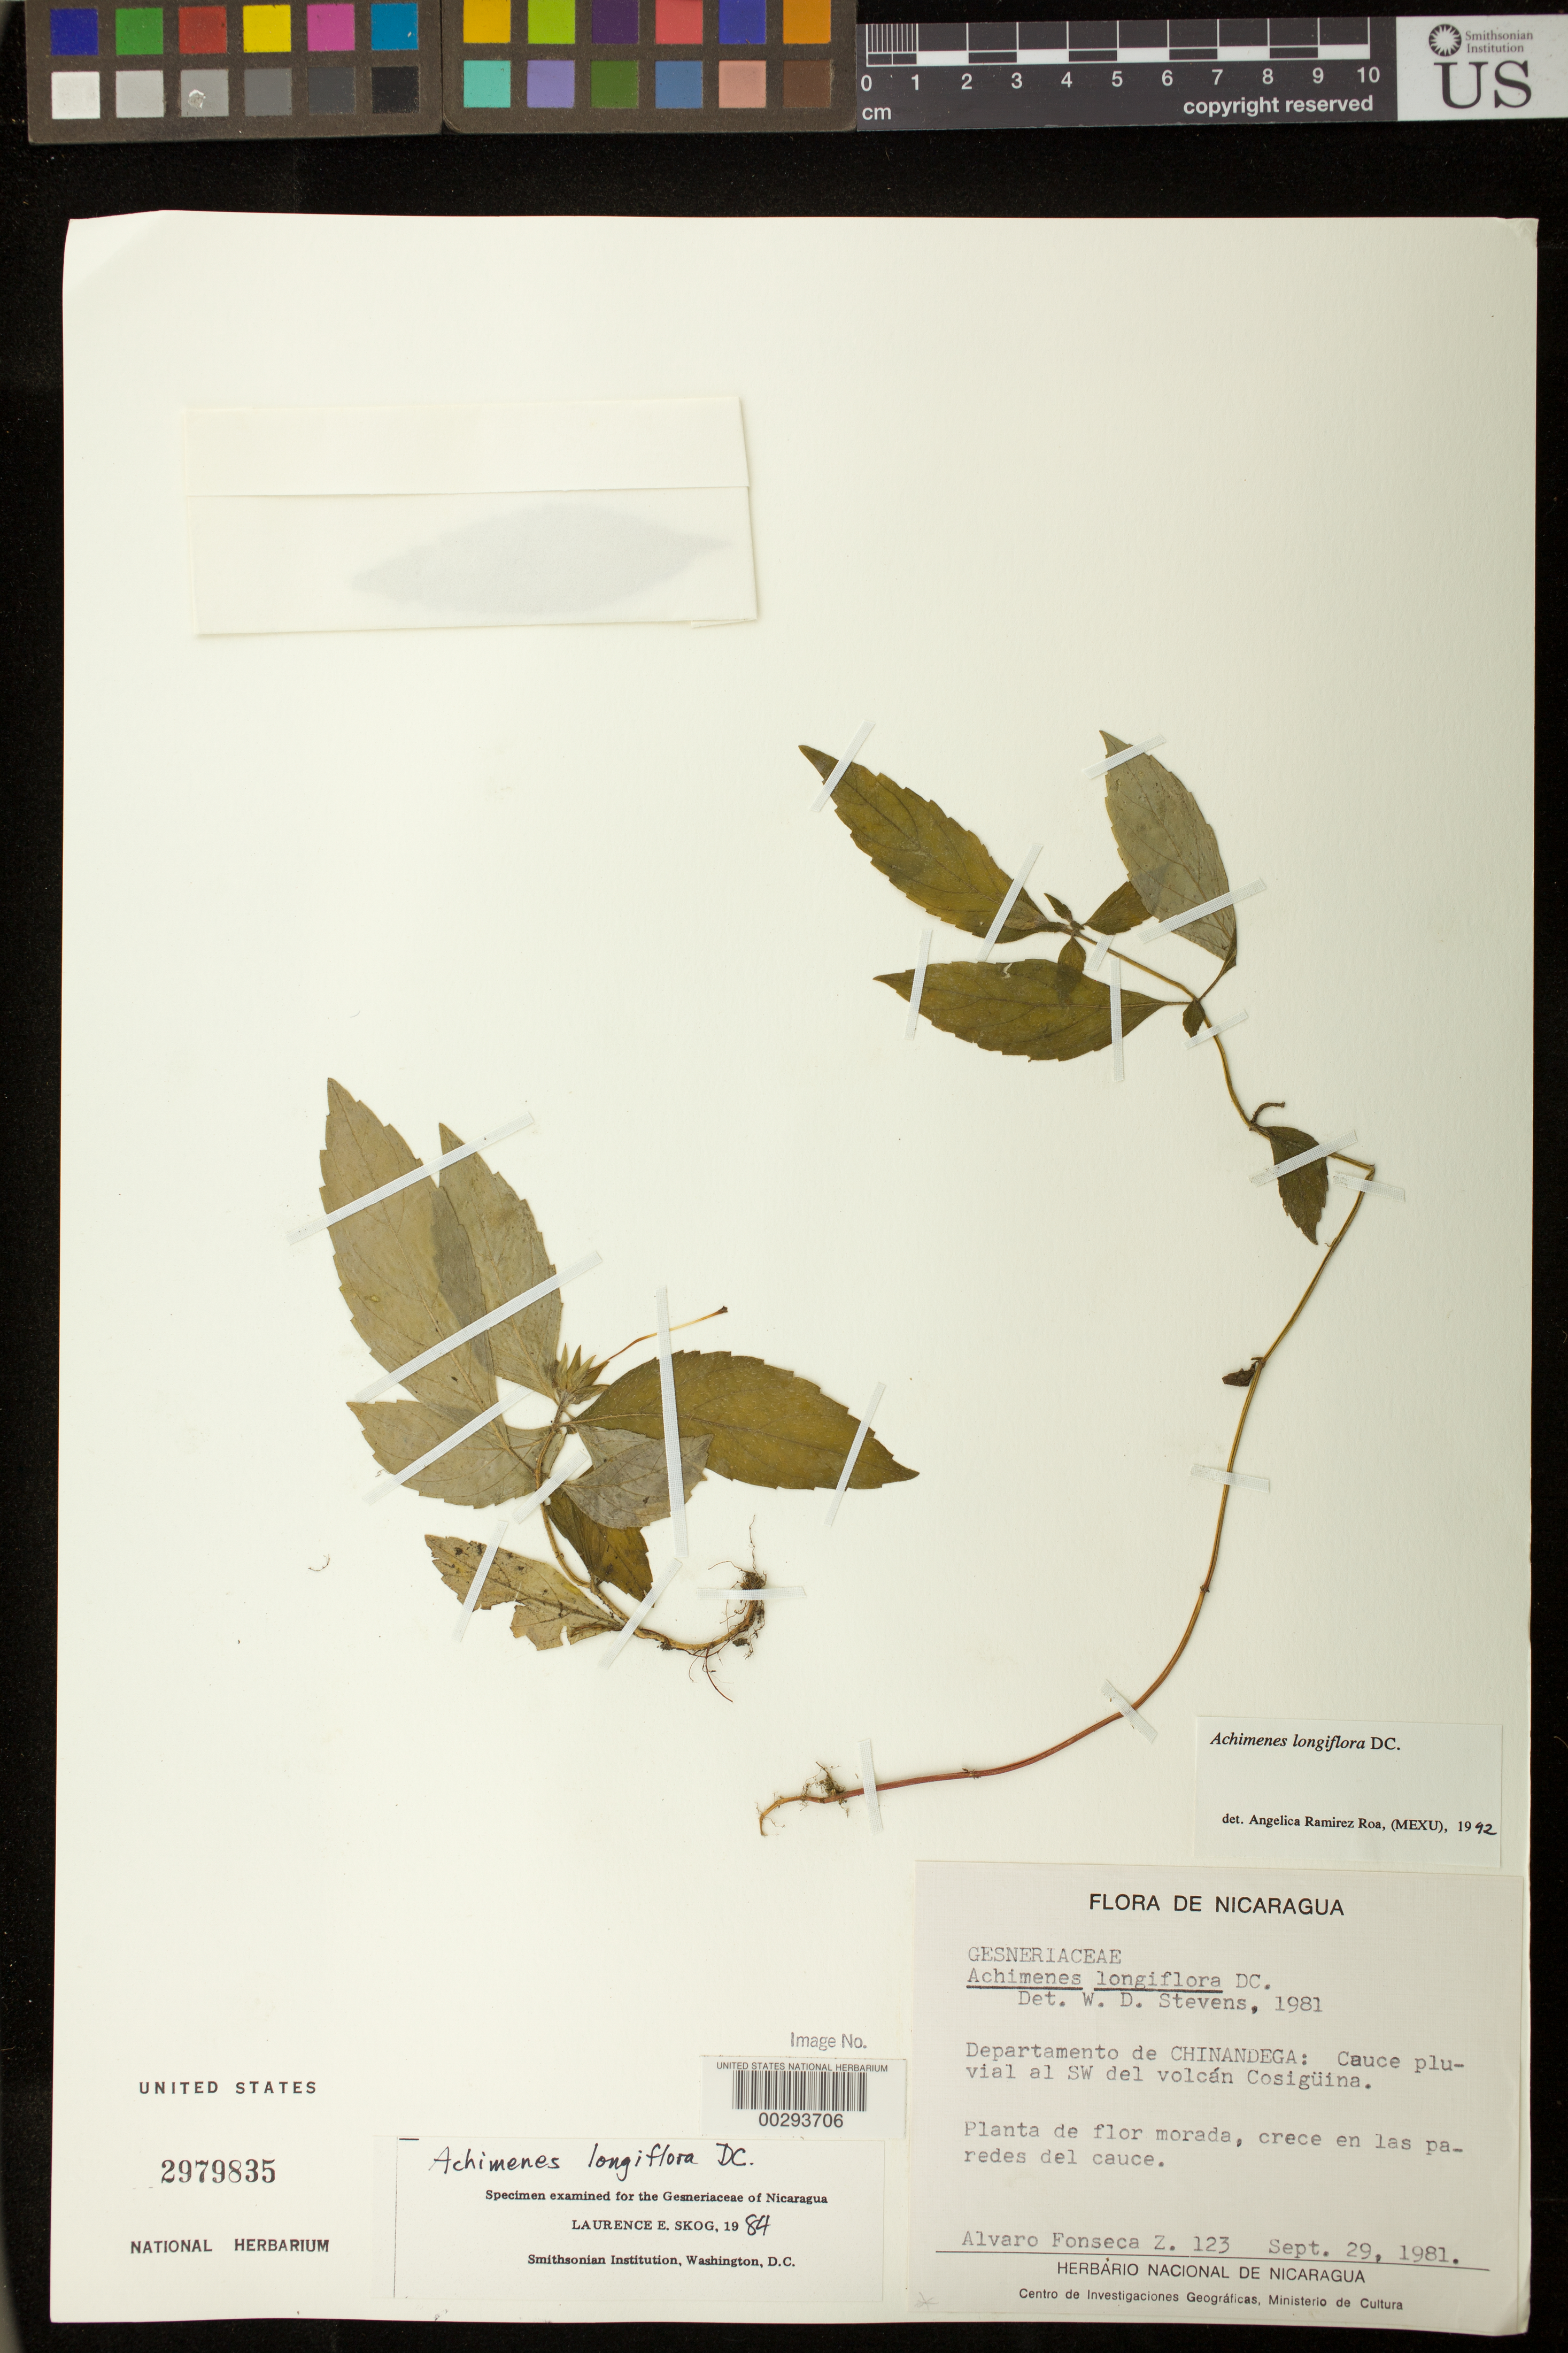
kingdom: Plantae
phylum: Tracheophyta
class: Magnoliopsida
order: Lamiales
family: Gesneriaceae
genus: Achimenes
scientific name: Achimenes longiflora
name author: DC.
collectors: A. Fonseca-Z.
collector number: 123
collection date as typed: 29 Sep 1981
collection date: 1981-09-29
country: Nicaragua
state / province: Chinandega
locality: SW of Volcan Cosiguina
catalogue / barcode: US 2979835